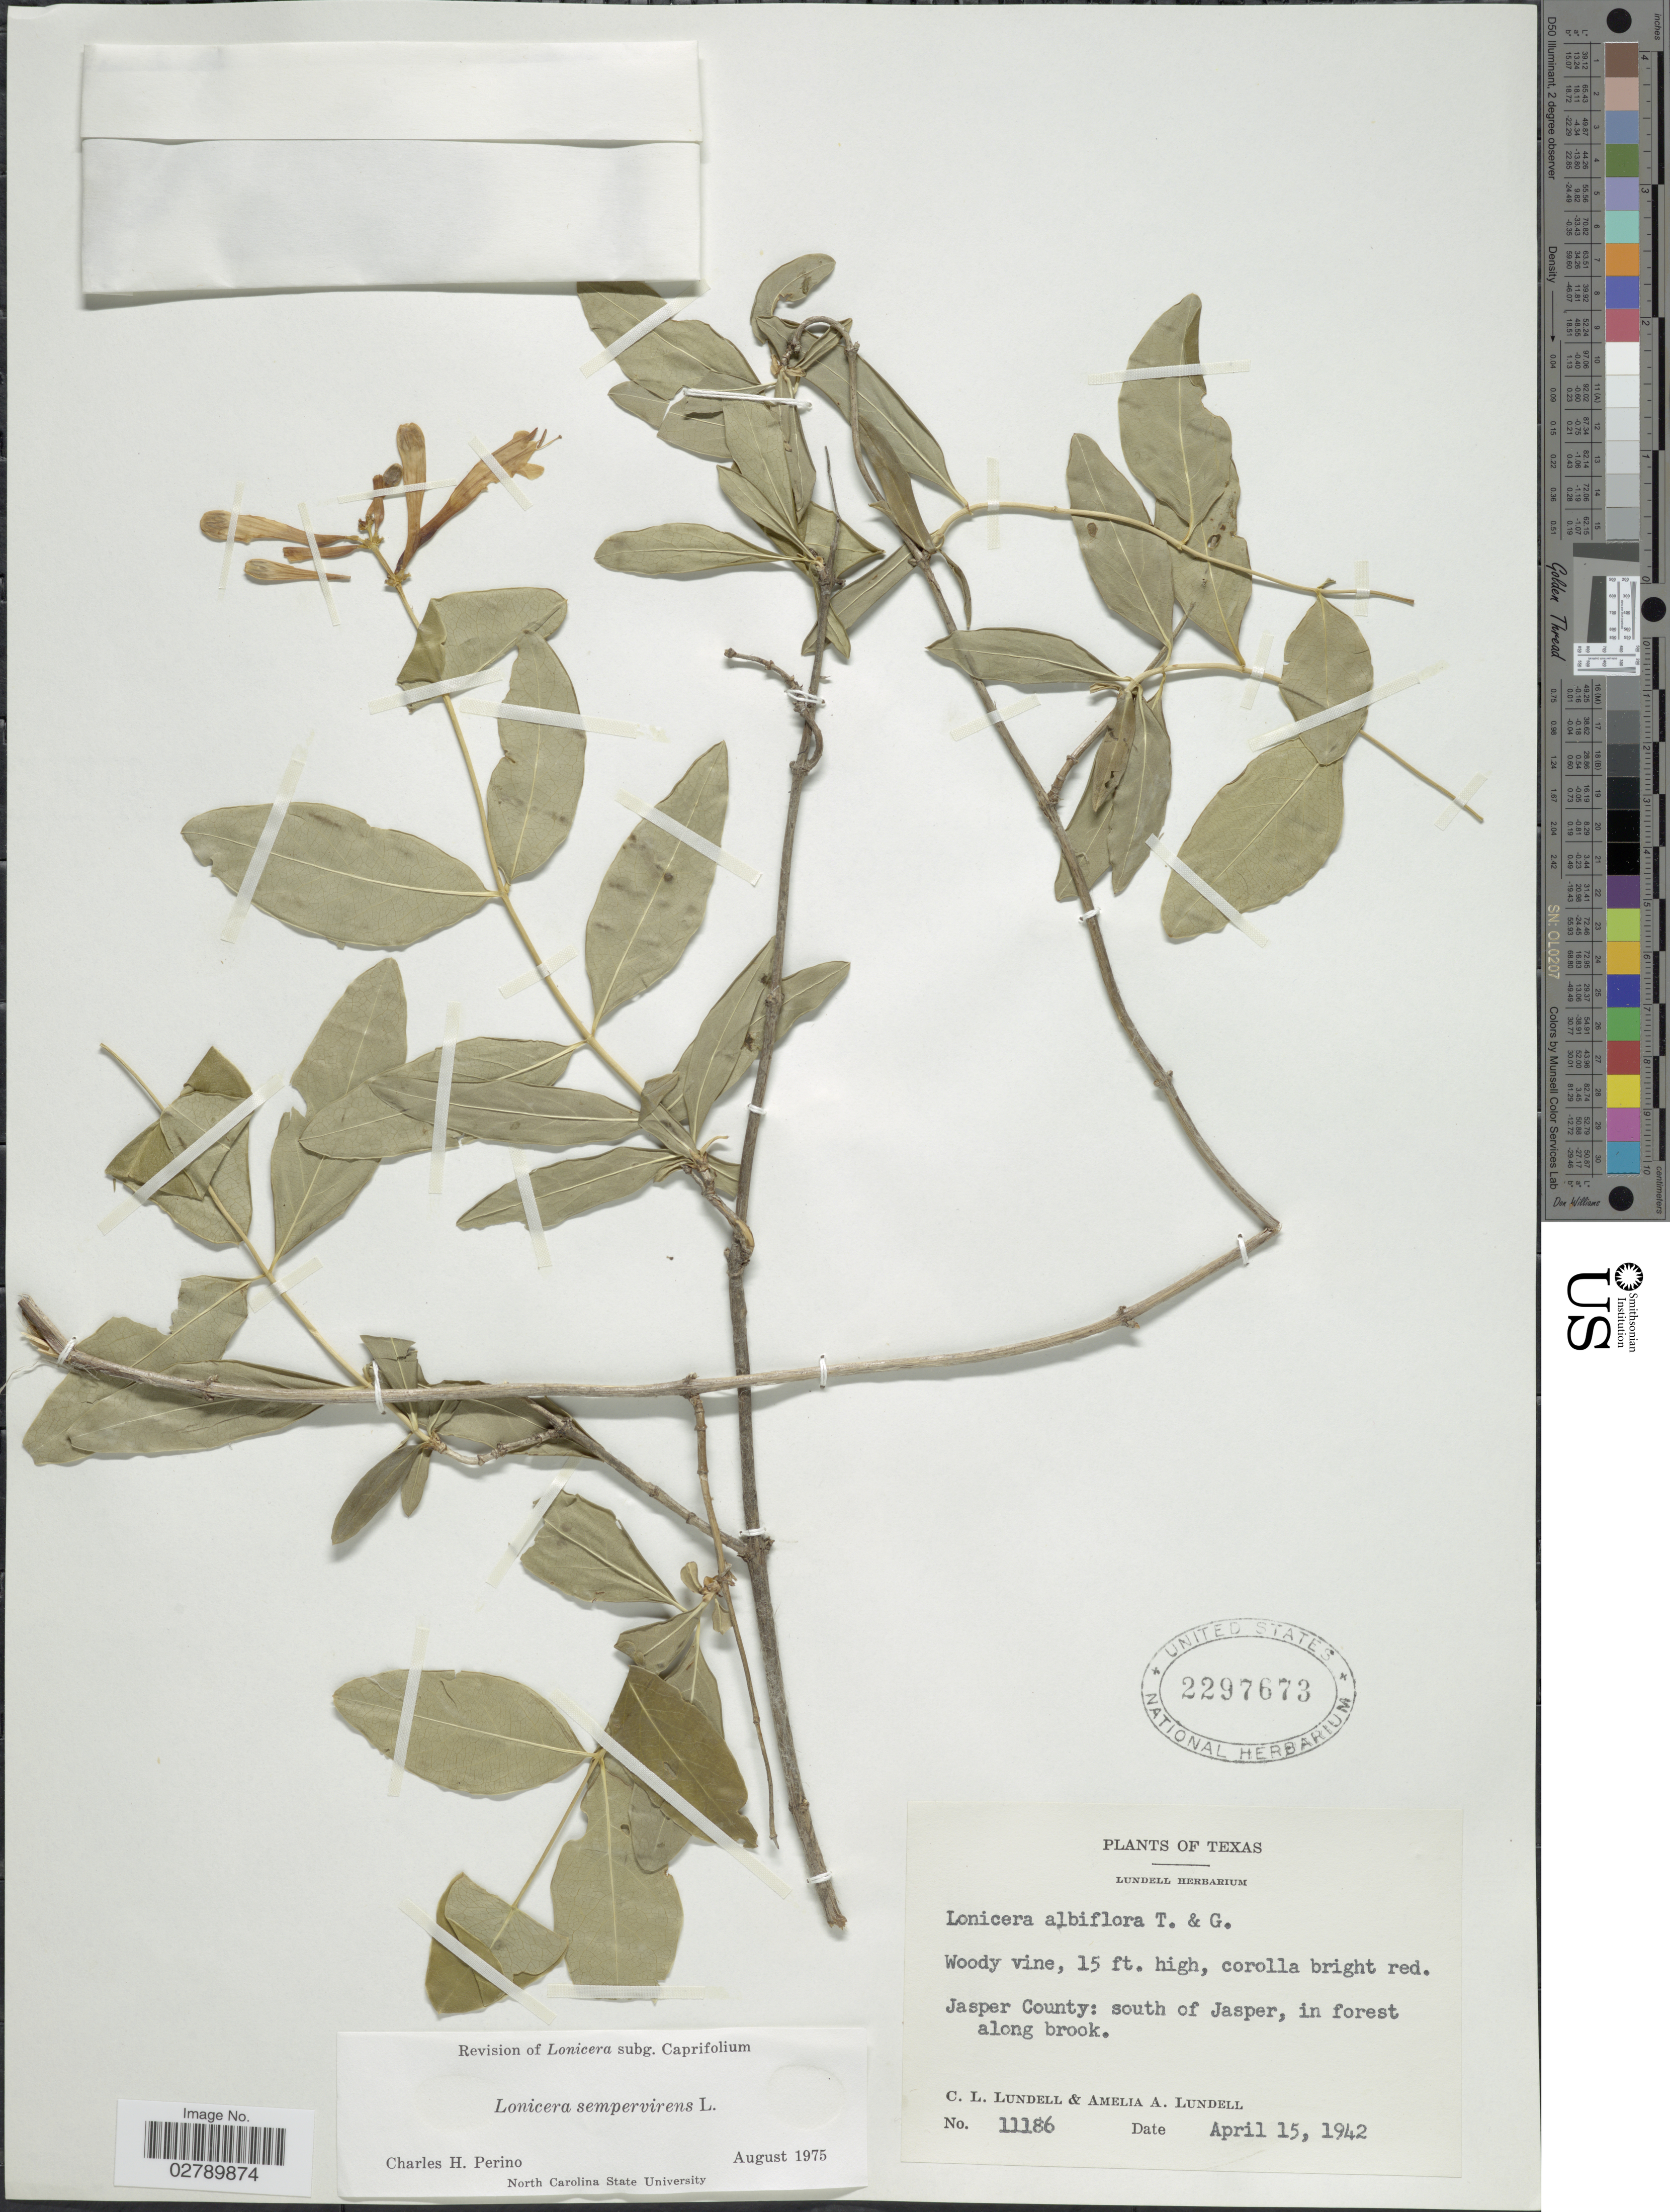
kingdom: Plantae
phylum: Tracheophyta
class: Magnoliopsida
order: Dipsacales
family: Caprifoliaceae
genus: Lonicera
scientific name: Lonicera sempervirens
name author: L.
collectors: C. L. Lundell & A. A. Lundell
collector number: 11186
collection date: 1942-04-15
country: United States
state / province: Texas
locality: Jasper County: south of Jasper, in forest along brook.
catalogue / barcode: US 2297673